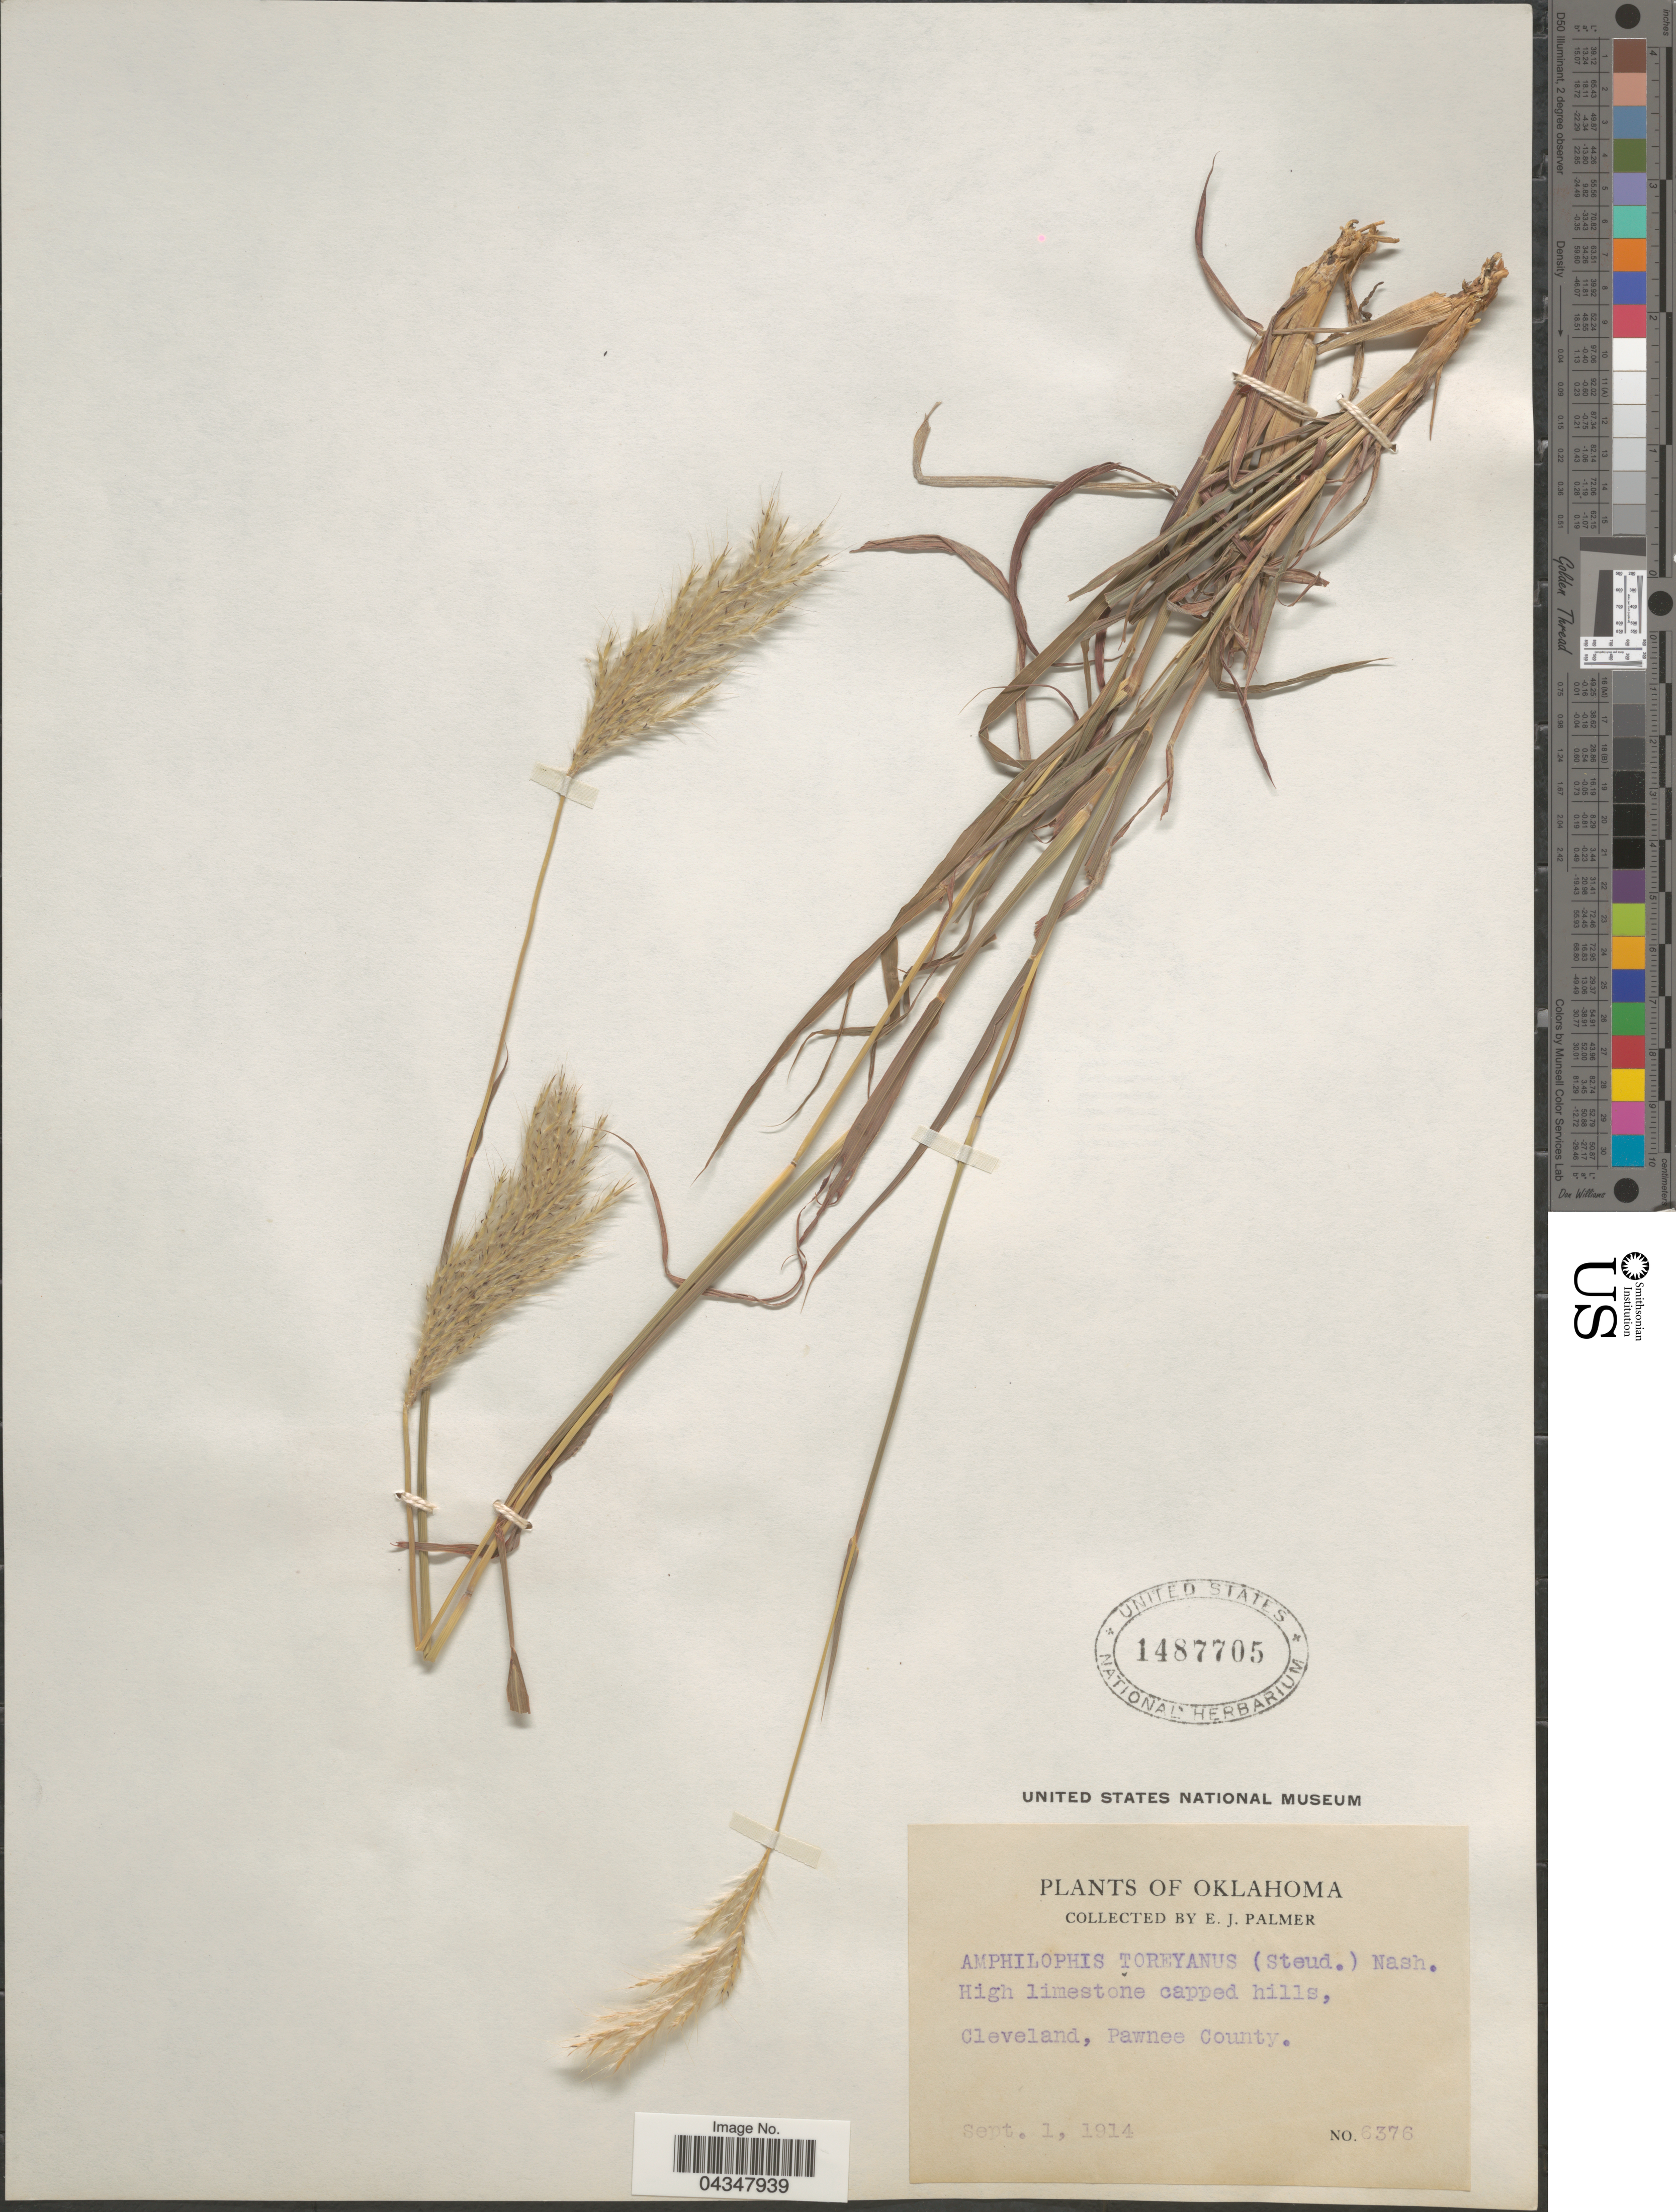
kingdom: Plantae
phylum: Tracheophyta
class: Liliopsida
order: Poales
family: Poaceae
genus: Bothriochloa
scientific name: Bothriochloa saccharoides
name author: (Sw.) Rydb.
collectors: E. J. Palmer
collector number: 6376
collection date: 1914-09-01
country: United States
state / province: Oklahoma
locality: Cleveland, Pawnee County.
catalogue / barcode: US 1487705